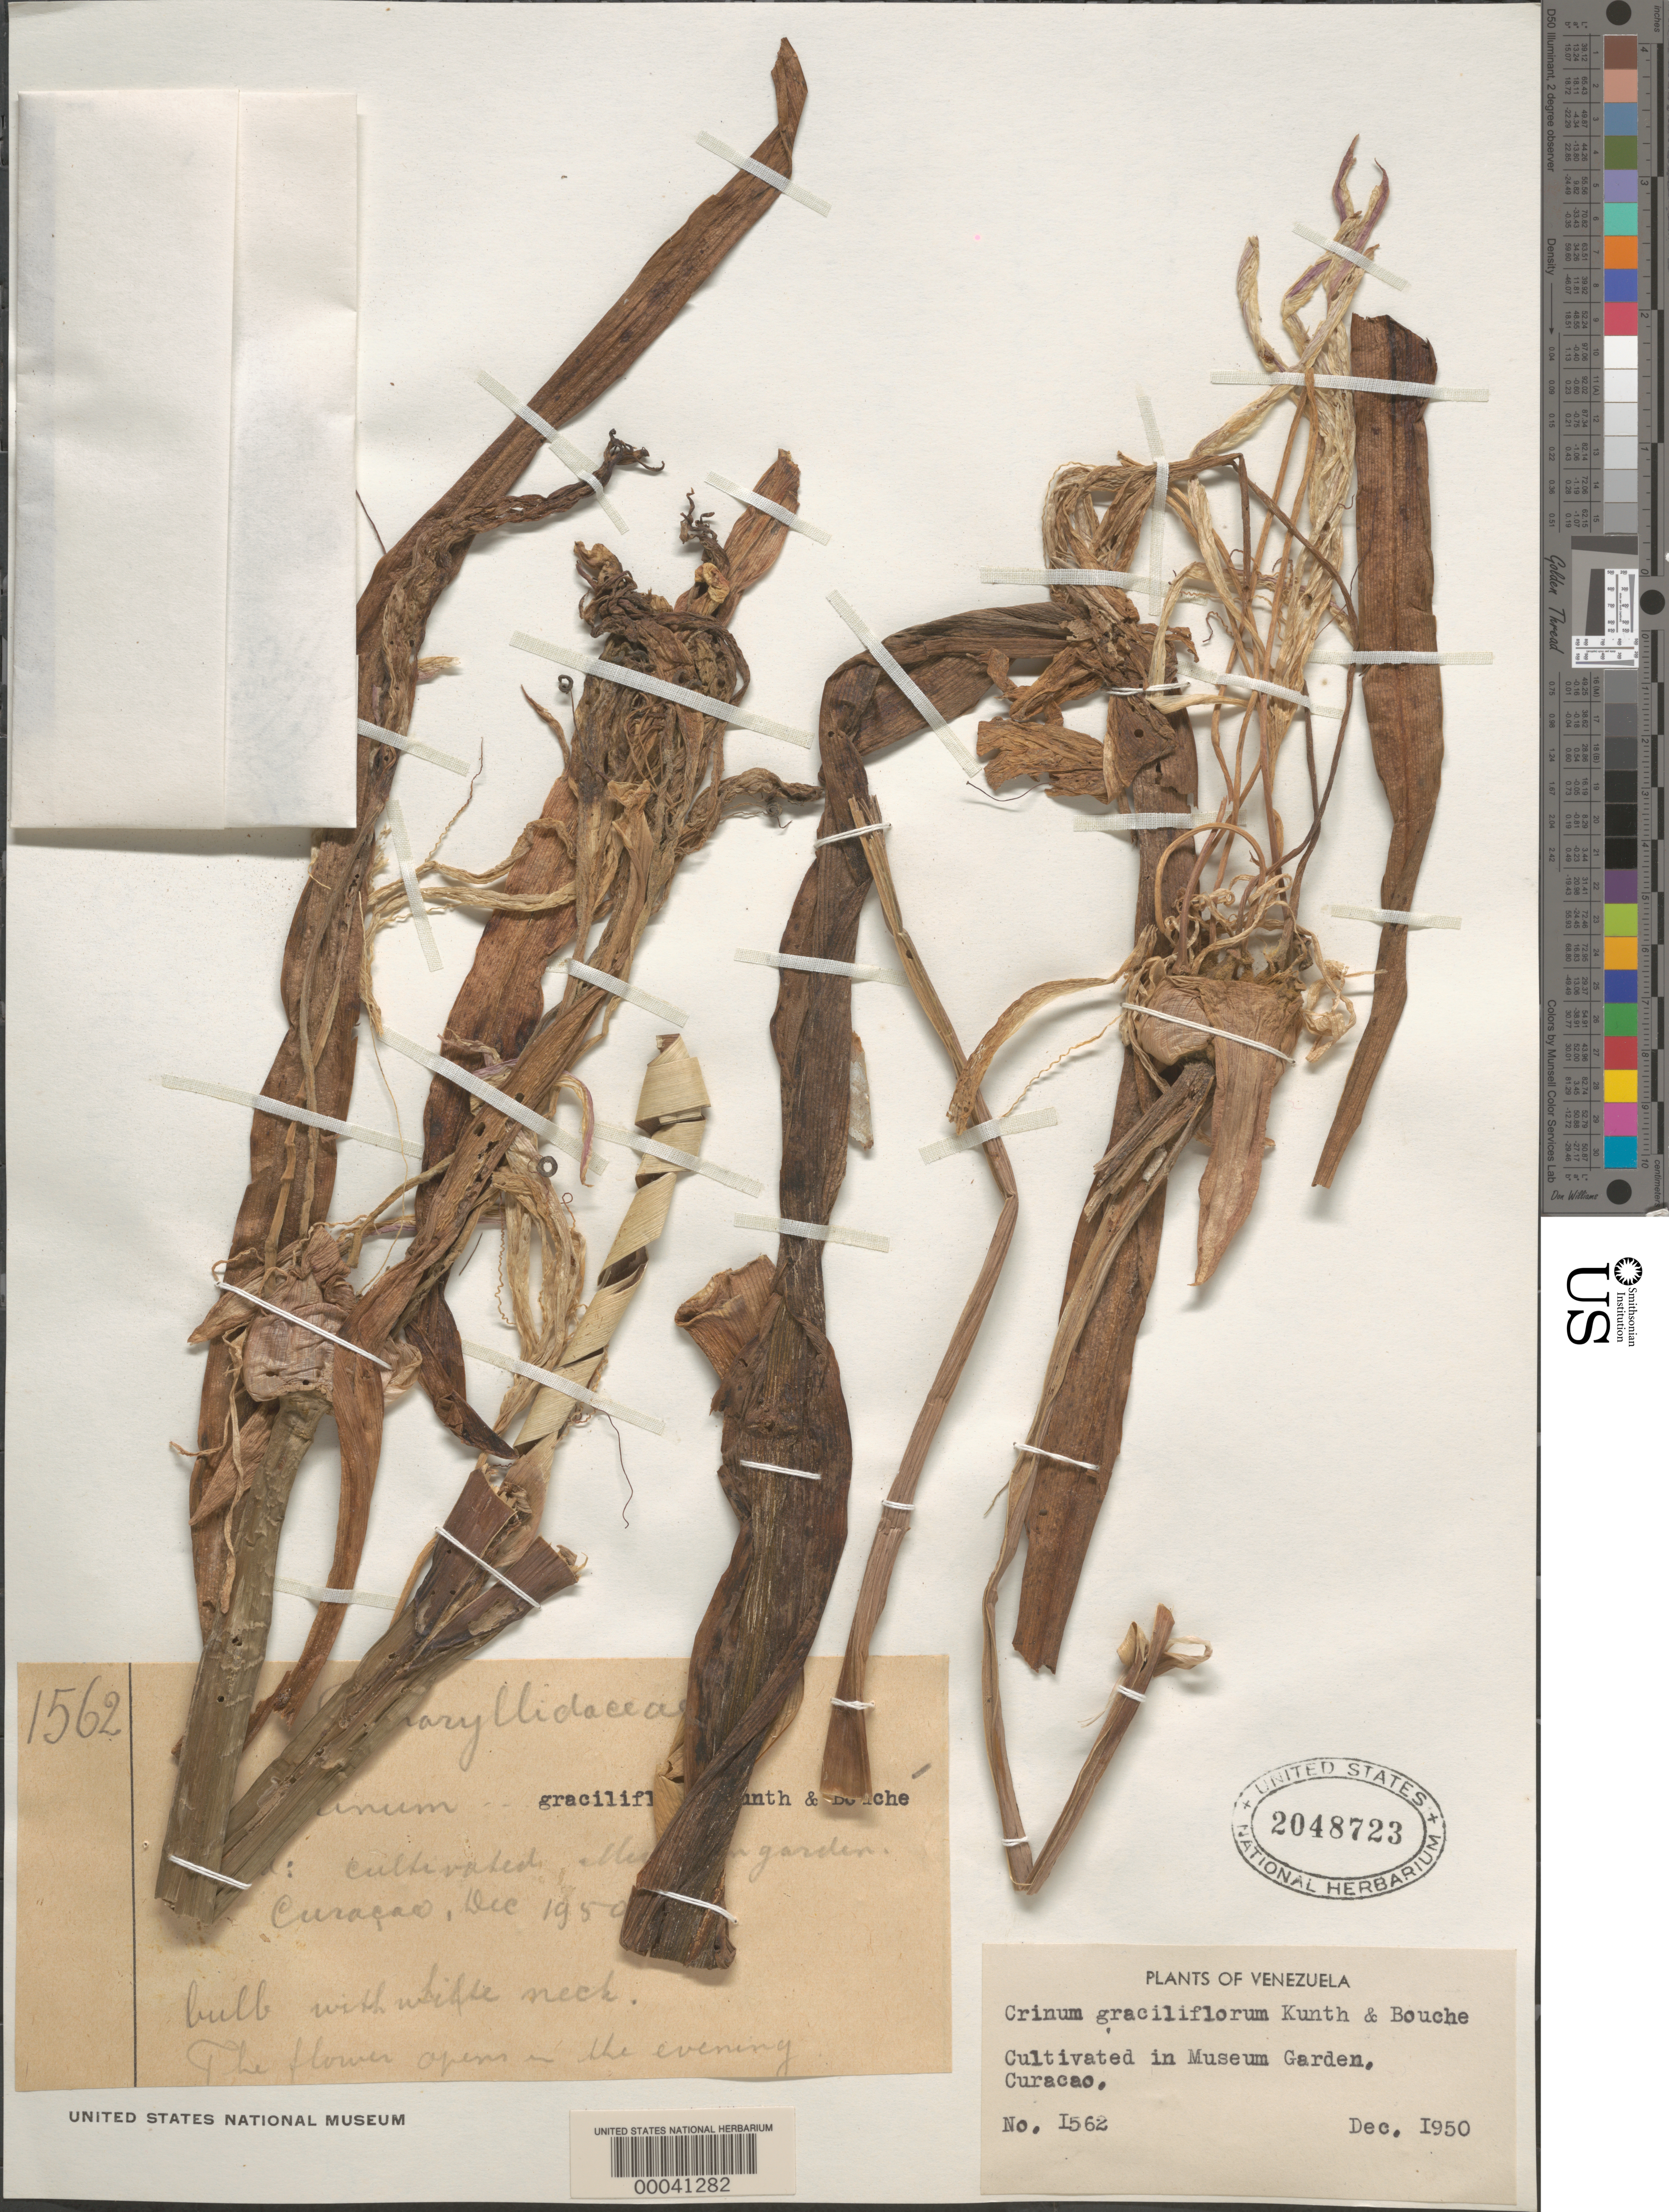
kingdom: Plantae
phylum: Tracheophyta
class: Liliopsida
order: Asparagales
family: Amaryllidaceae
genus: Crinum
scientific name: Crinum graciliflorum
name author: Kunth & C.D. Bouché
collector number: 1562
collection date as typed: Dec 1950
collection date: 1950-12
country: Venezuela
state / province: Mérida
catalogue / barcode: US 2048723